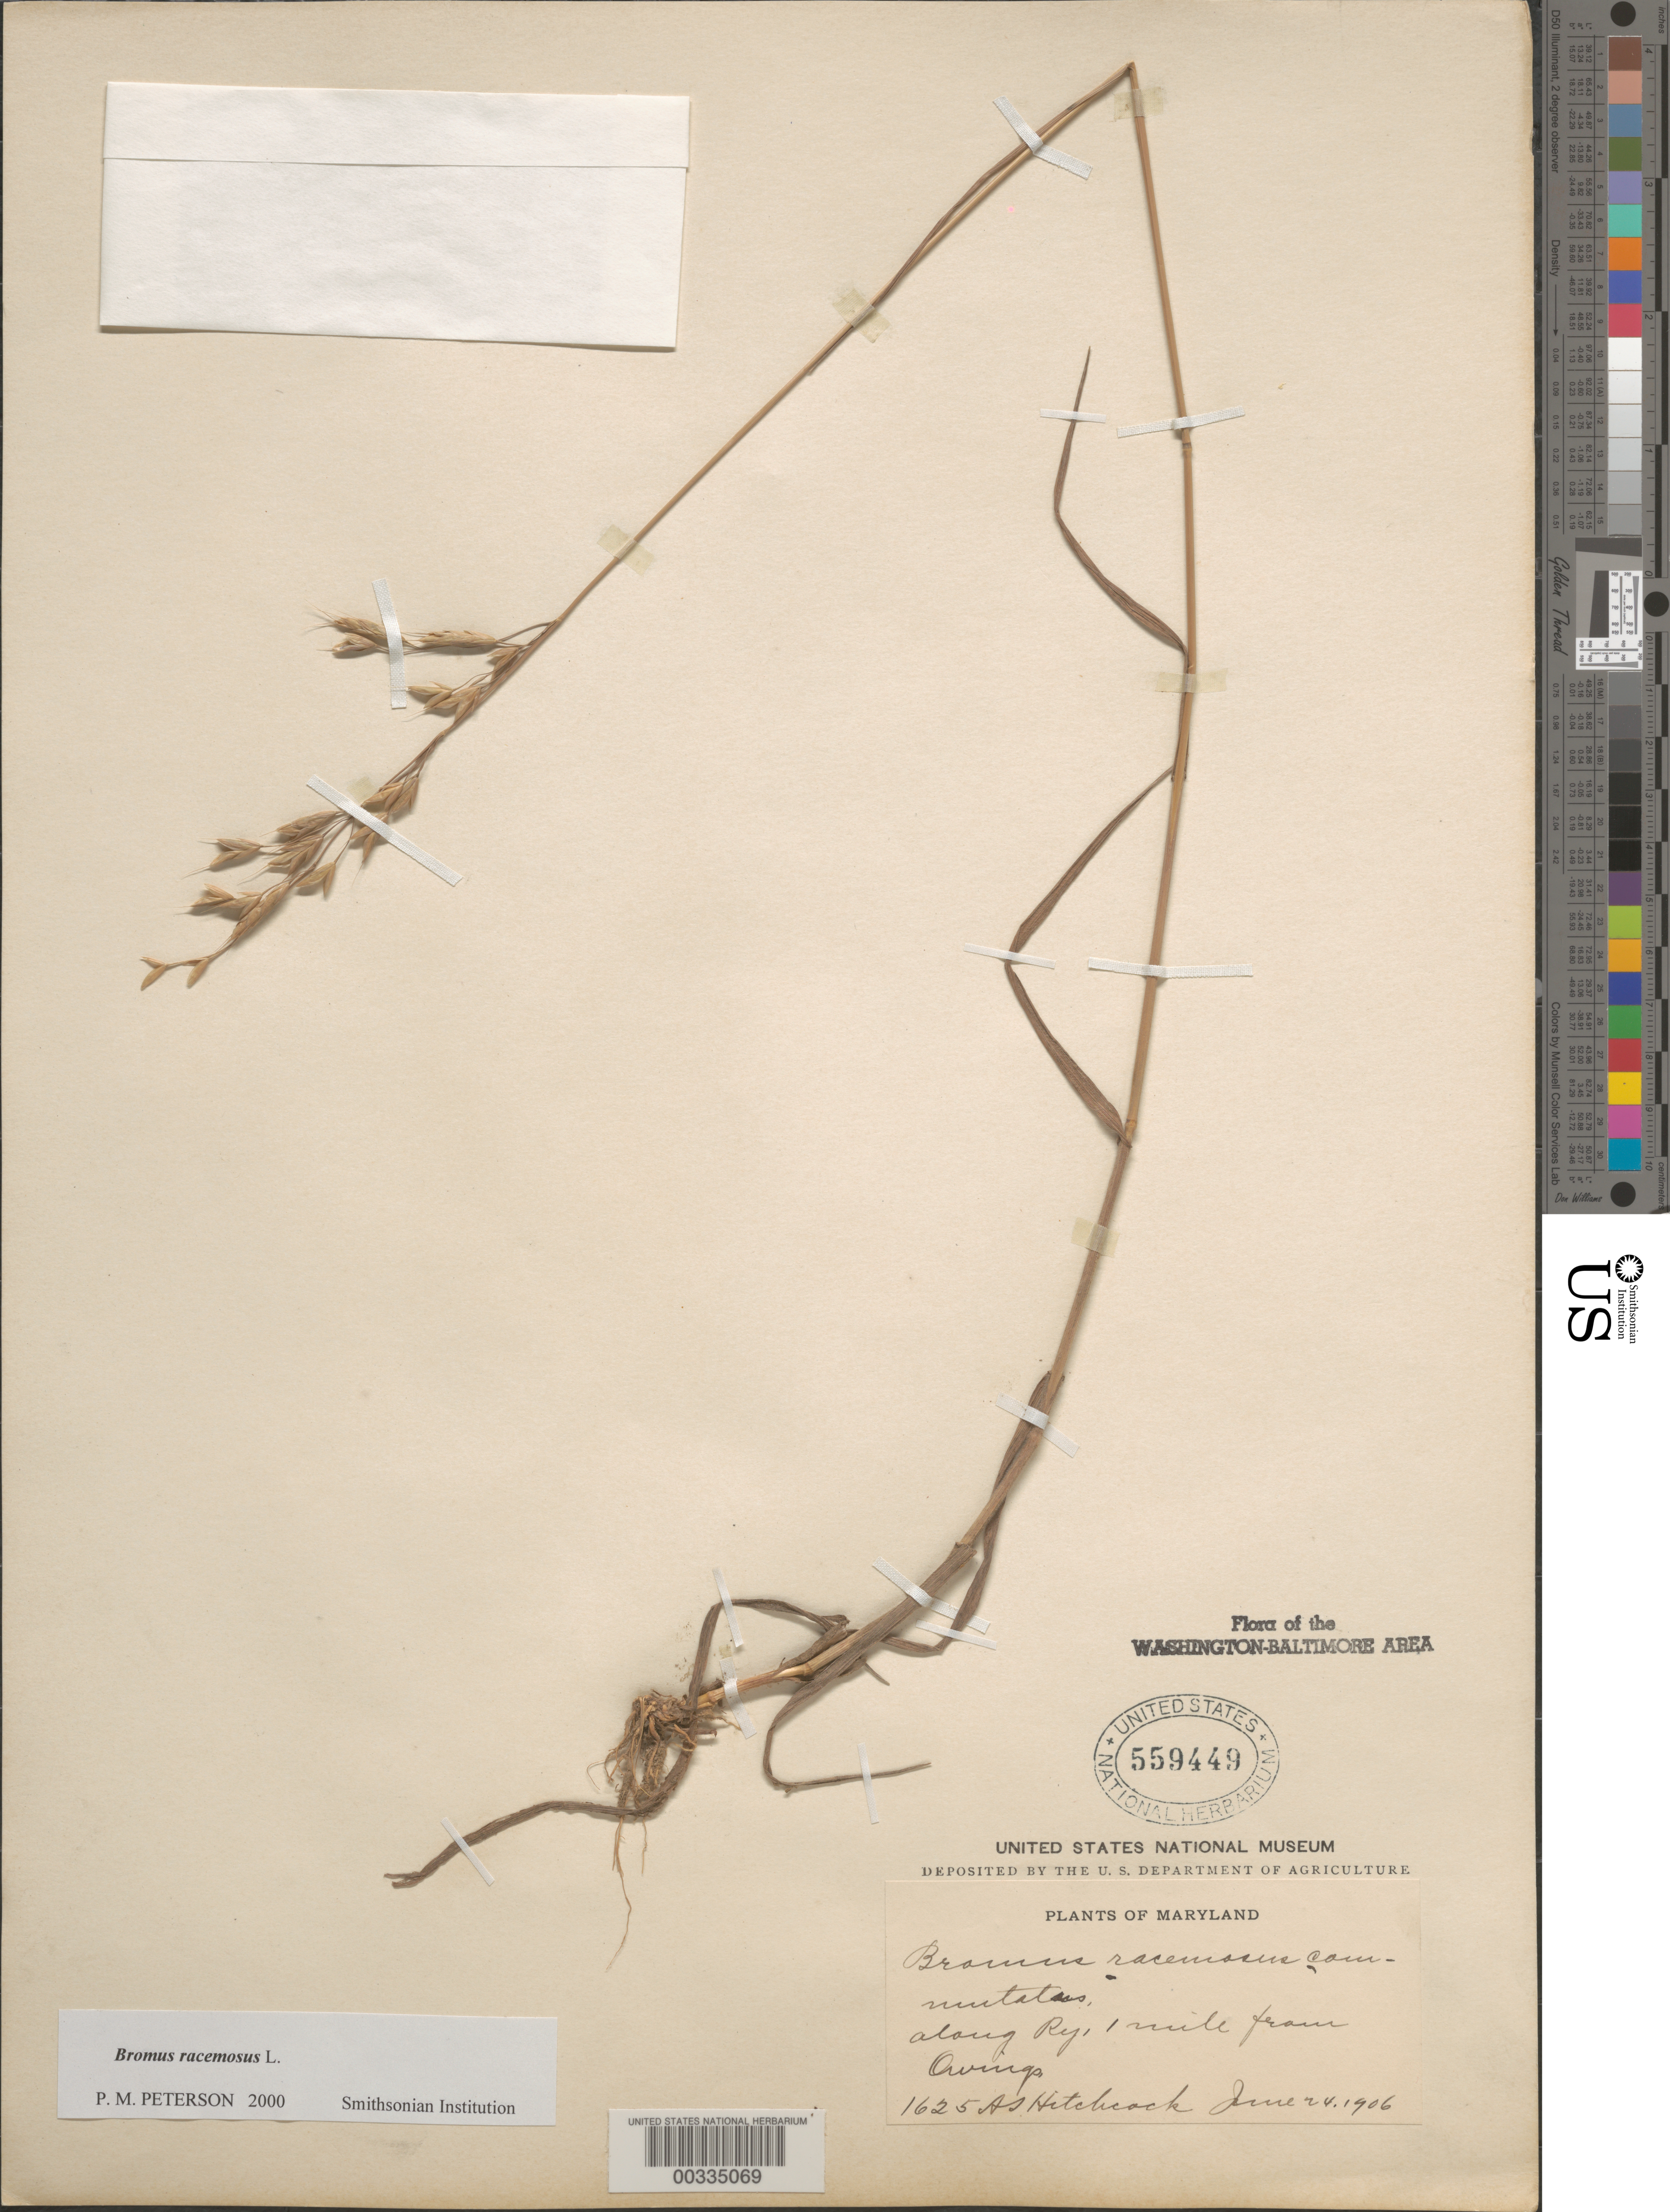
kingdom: Plantae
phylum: Tracheophyta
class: Liliopsida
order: Poales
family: Poaceae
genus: Bromus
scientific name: Bromus racemosus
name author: L.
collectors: A. S. Hitchcock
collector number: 1625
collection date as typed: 24 Jun 1906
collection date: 1906-06-24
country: United States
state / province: Maryland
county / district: Calvert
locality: Owings vicinity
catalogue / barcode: US 559449